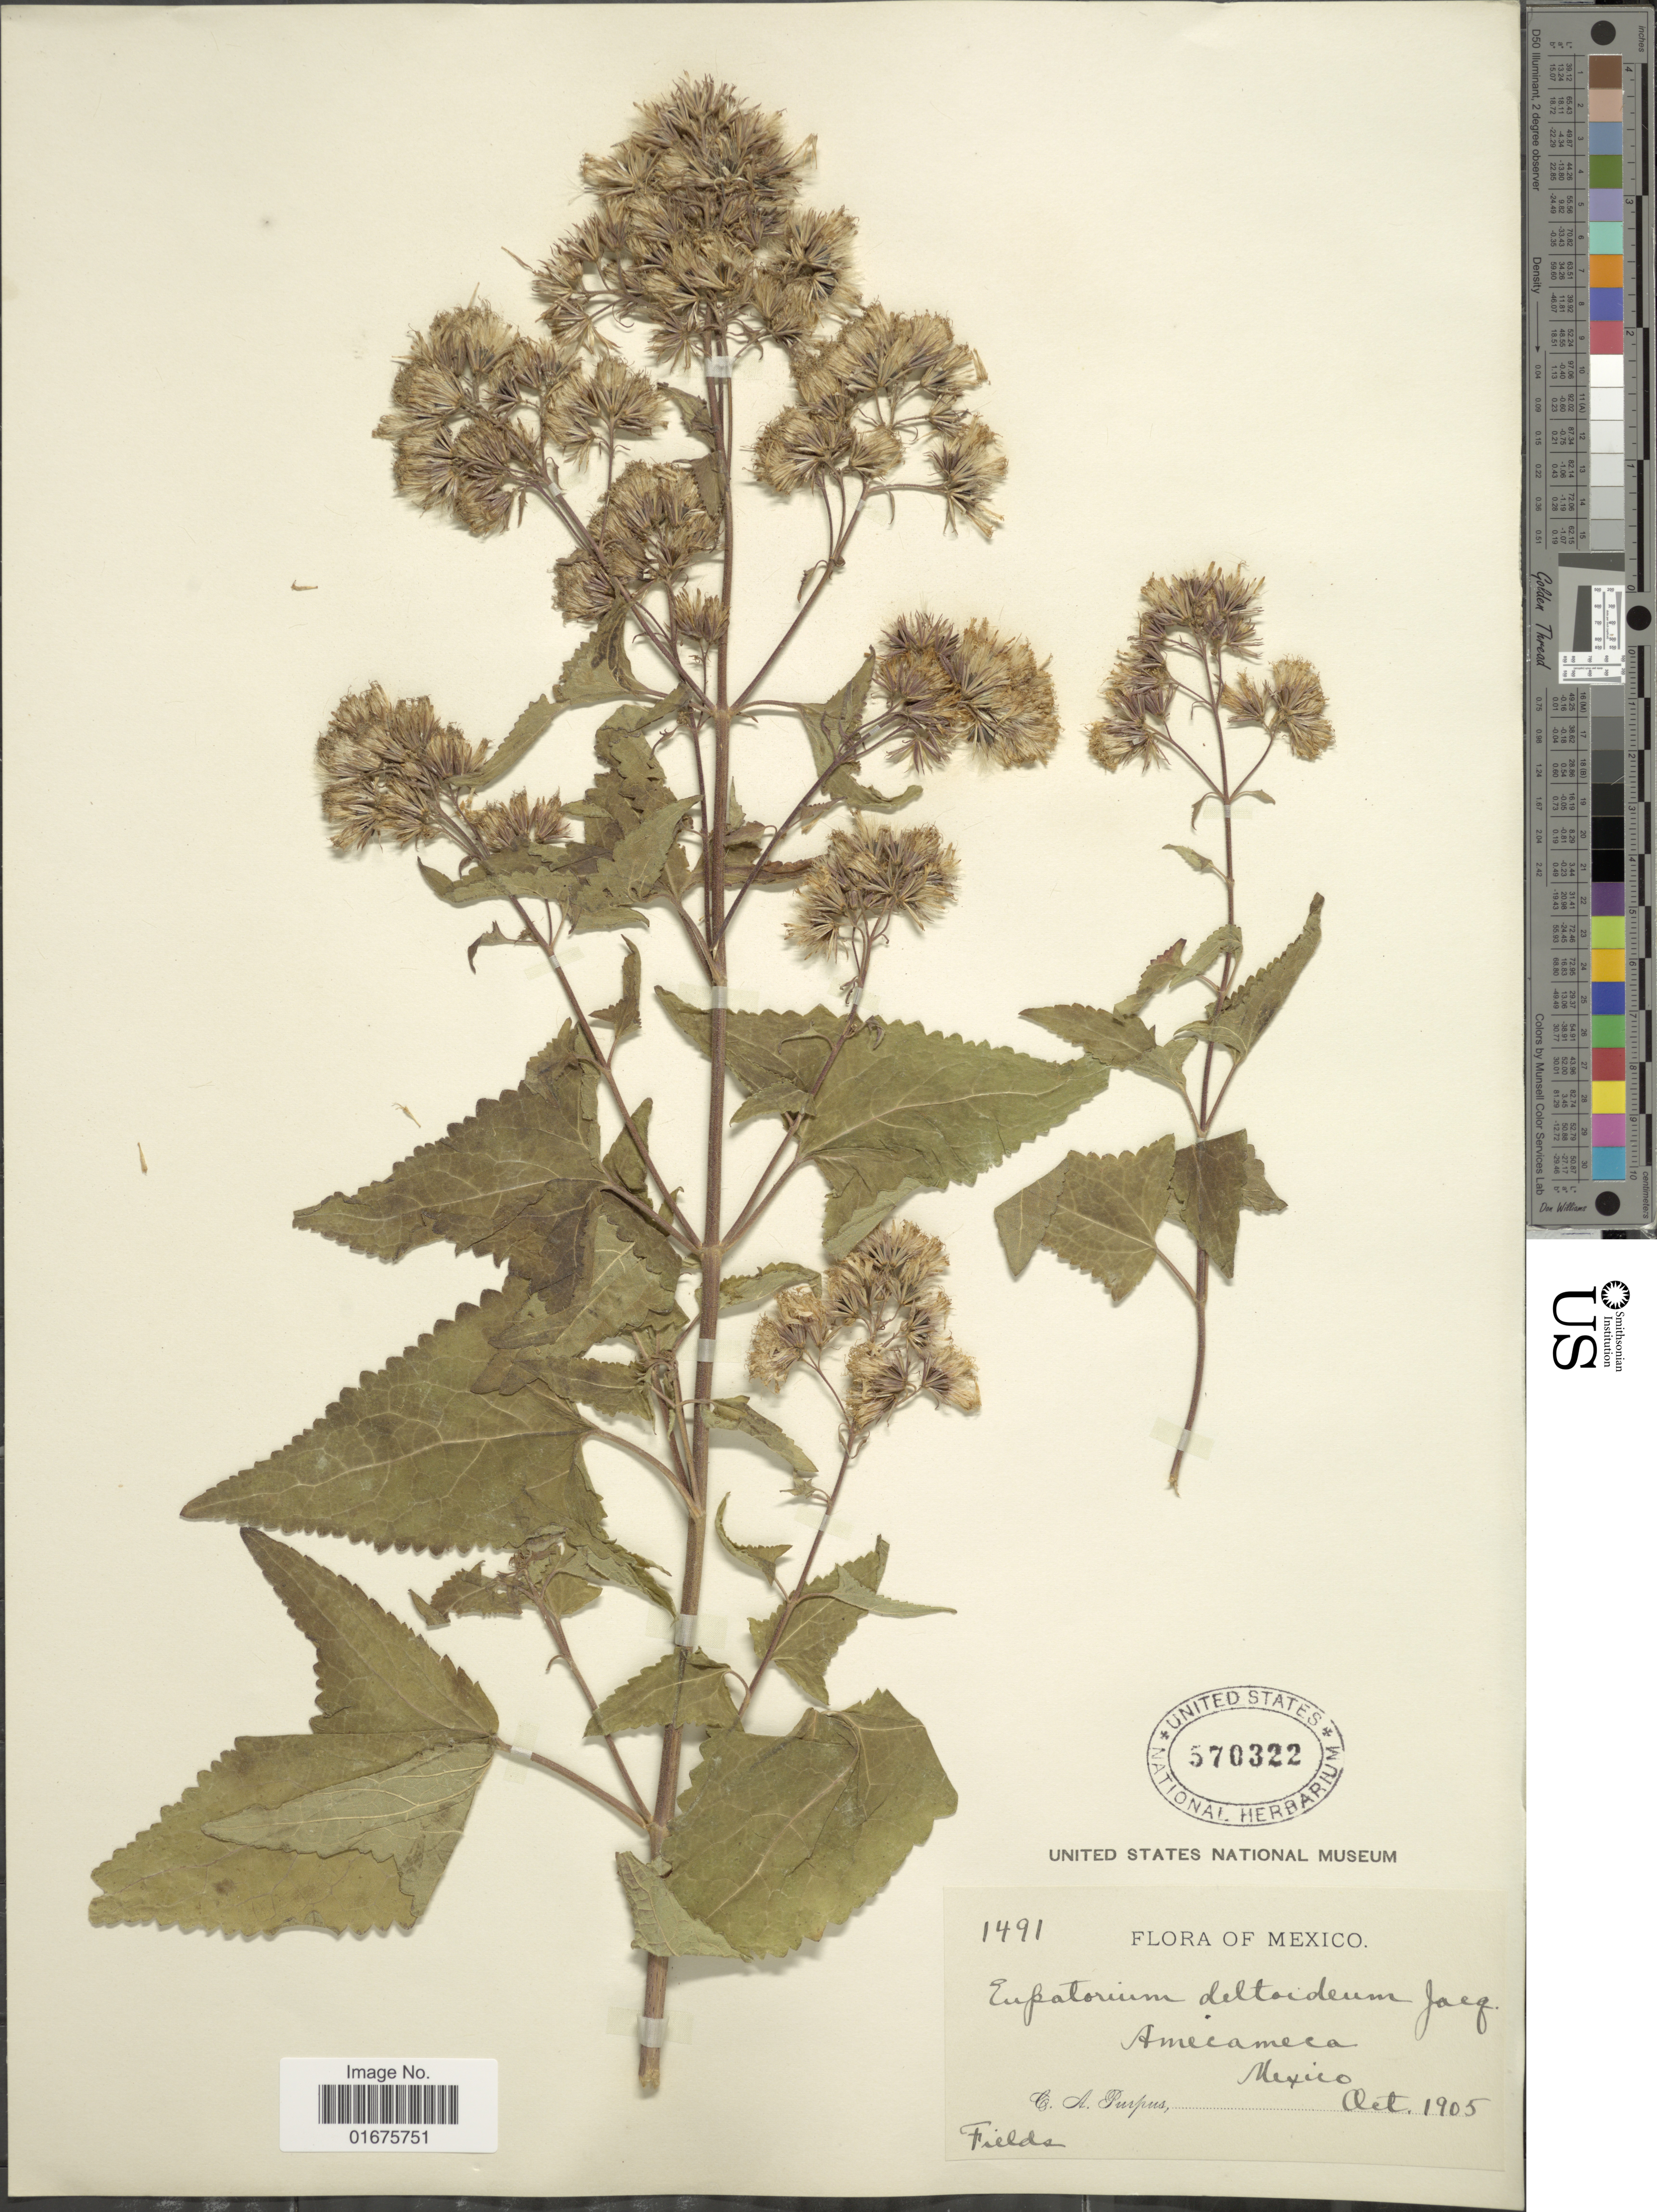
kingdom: Plantae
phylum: Tracheophyta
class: Magnoliopsida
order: Asterales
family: Asteraceae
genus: Ageratina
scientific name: Ageratina deltoidea (Jacq.) H. Rob. & R.M. King, ined.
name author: (Jacq.) H. Rob. & R.M. King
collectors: C. A. Purpus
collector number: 1491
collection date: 1905-10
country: Mexico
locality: Amecameca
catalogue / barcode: US 570322